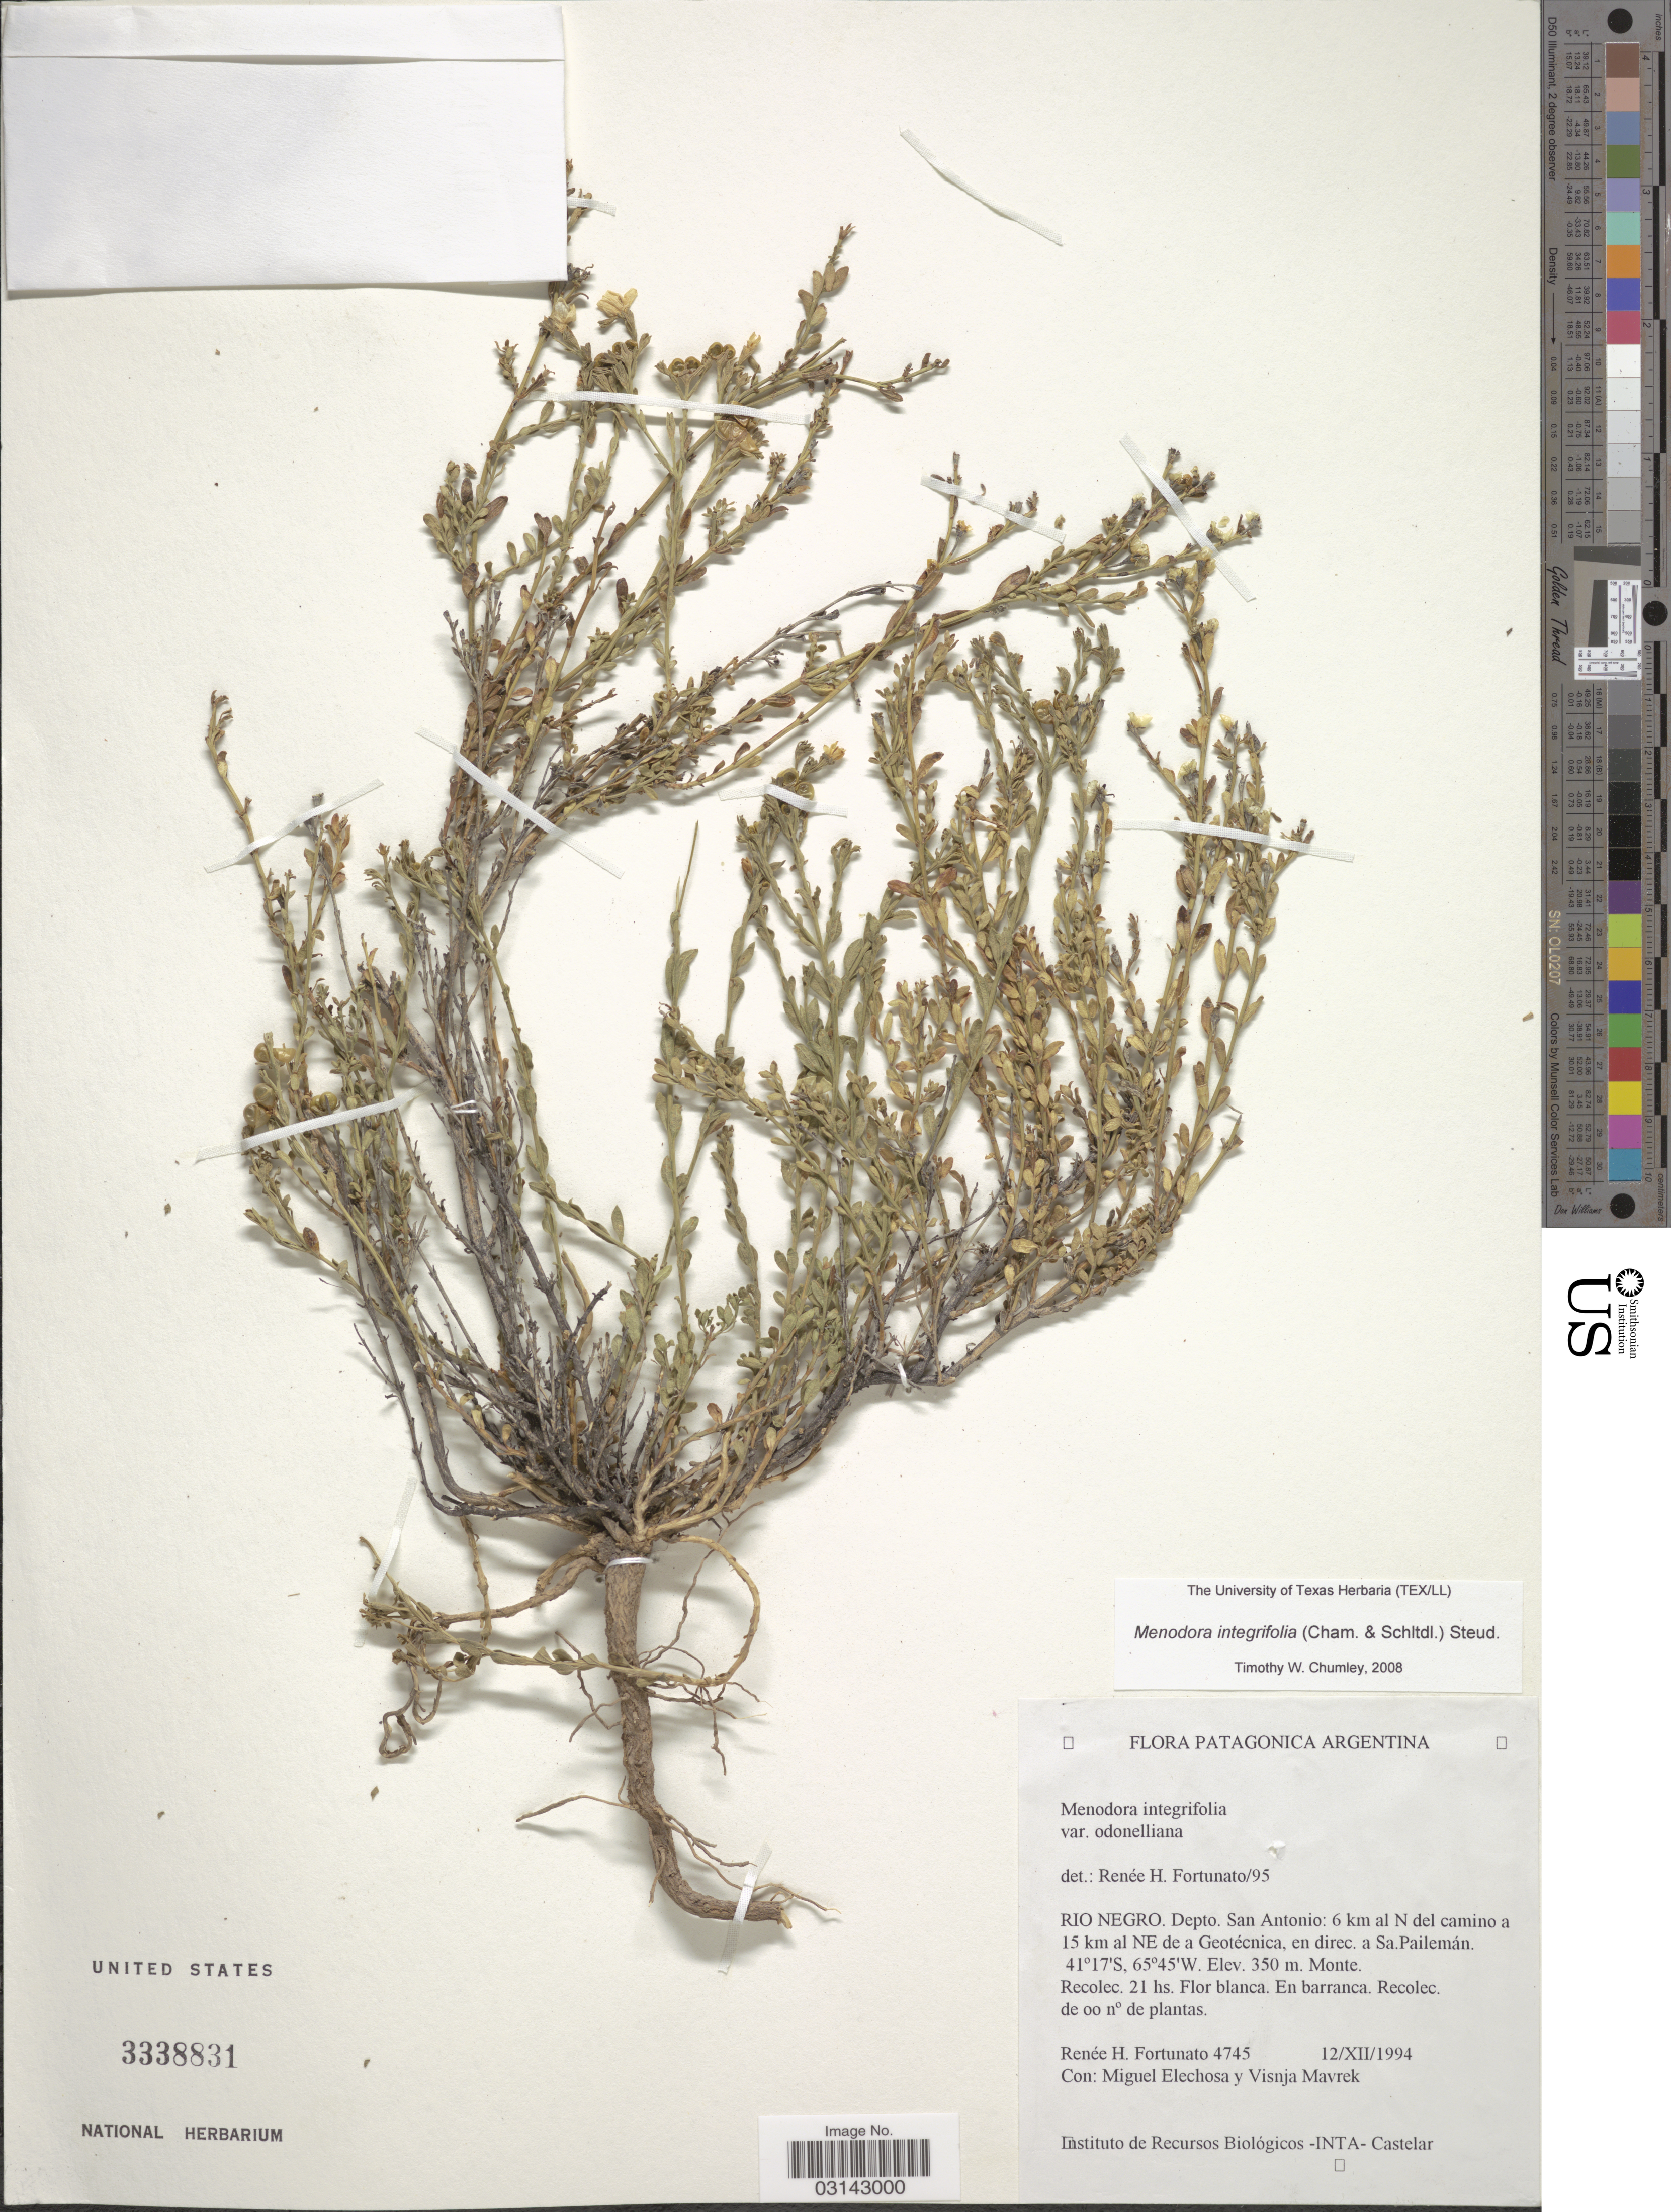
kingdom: Plantae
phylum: Tracheophyta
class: Magnoliopsida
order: Lamiales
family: Oleaceae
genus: Menodora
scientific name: Menodora integrifolia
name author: (Cham. & Schltdl.) Steud.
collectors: R. H. Fortunato, M. Elechosa & V. Mavrek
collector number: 4745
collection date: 1994-12-12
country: Argentina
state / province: Rio Negro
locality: Patagonica Argentina. Depto. San Antonio: 6 km al N del camino a 15 km al NE de a Geotécnico, en direc. a Sa. Pailemán.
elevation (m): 350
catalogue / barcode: US 3338831